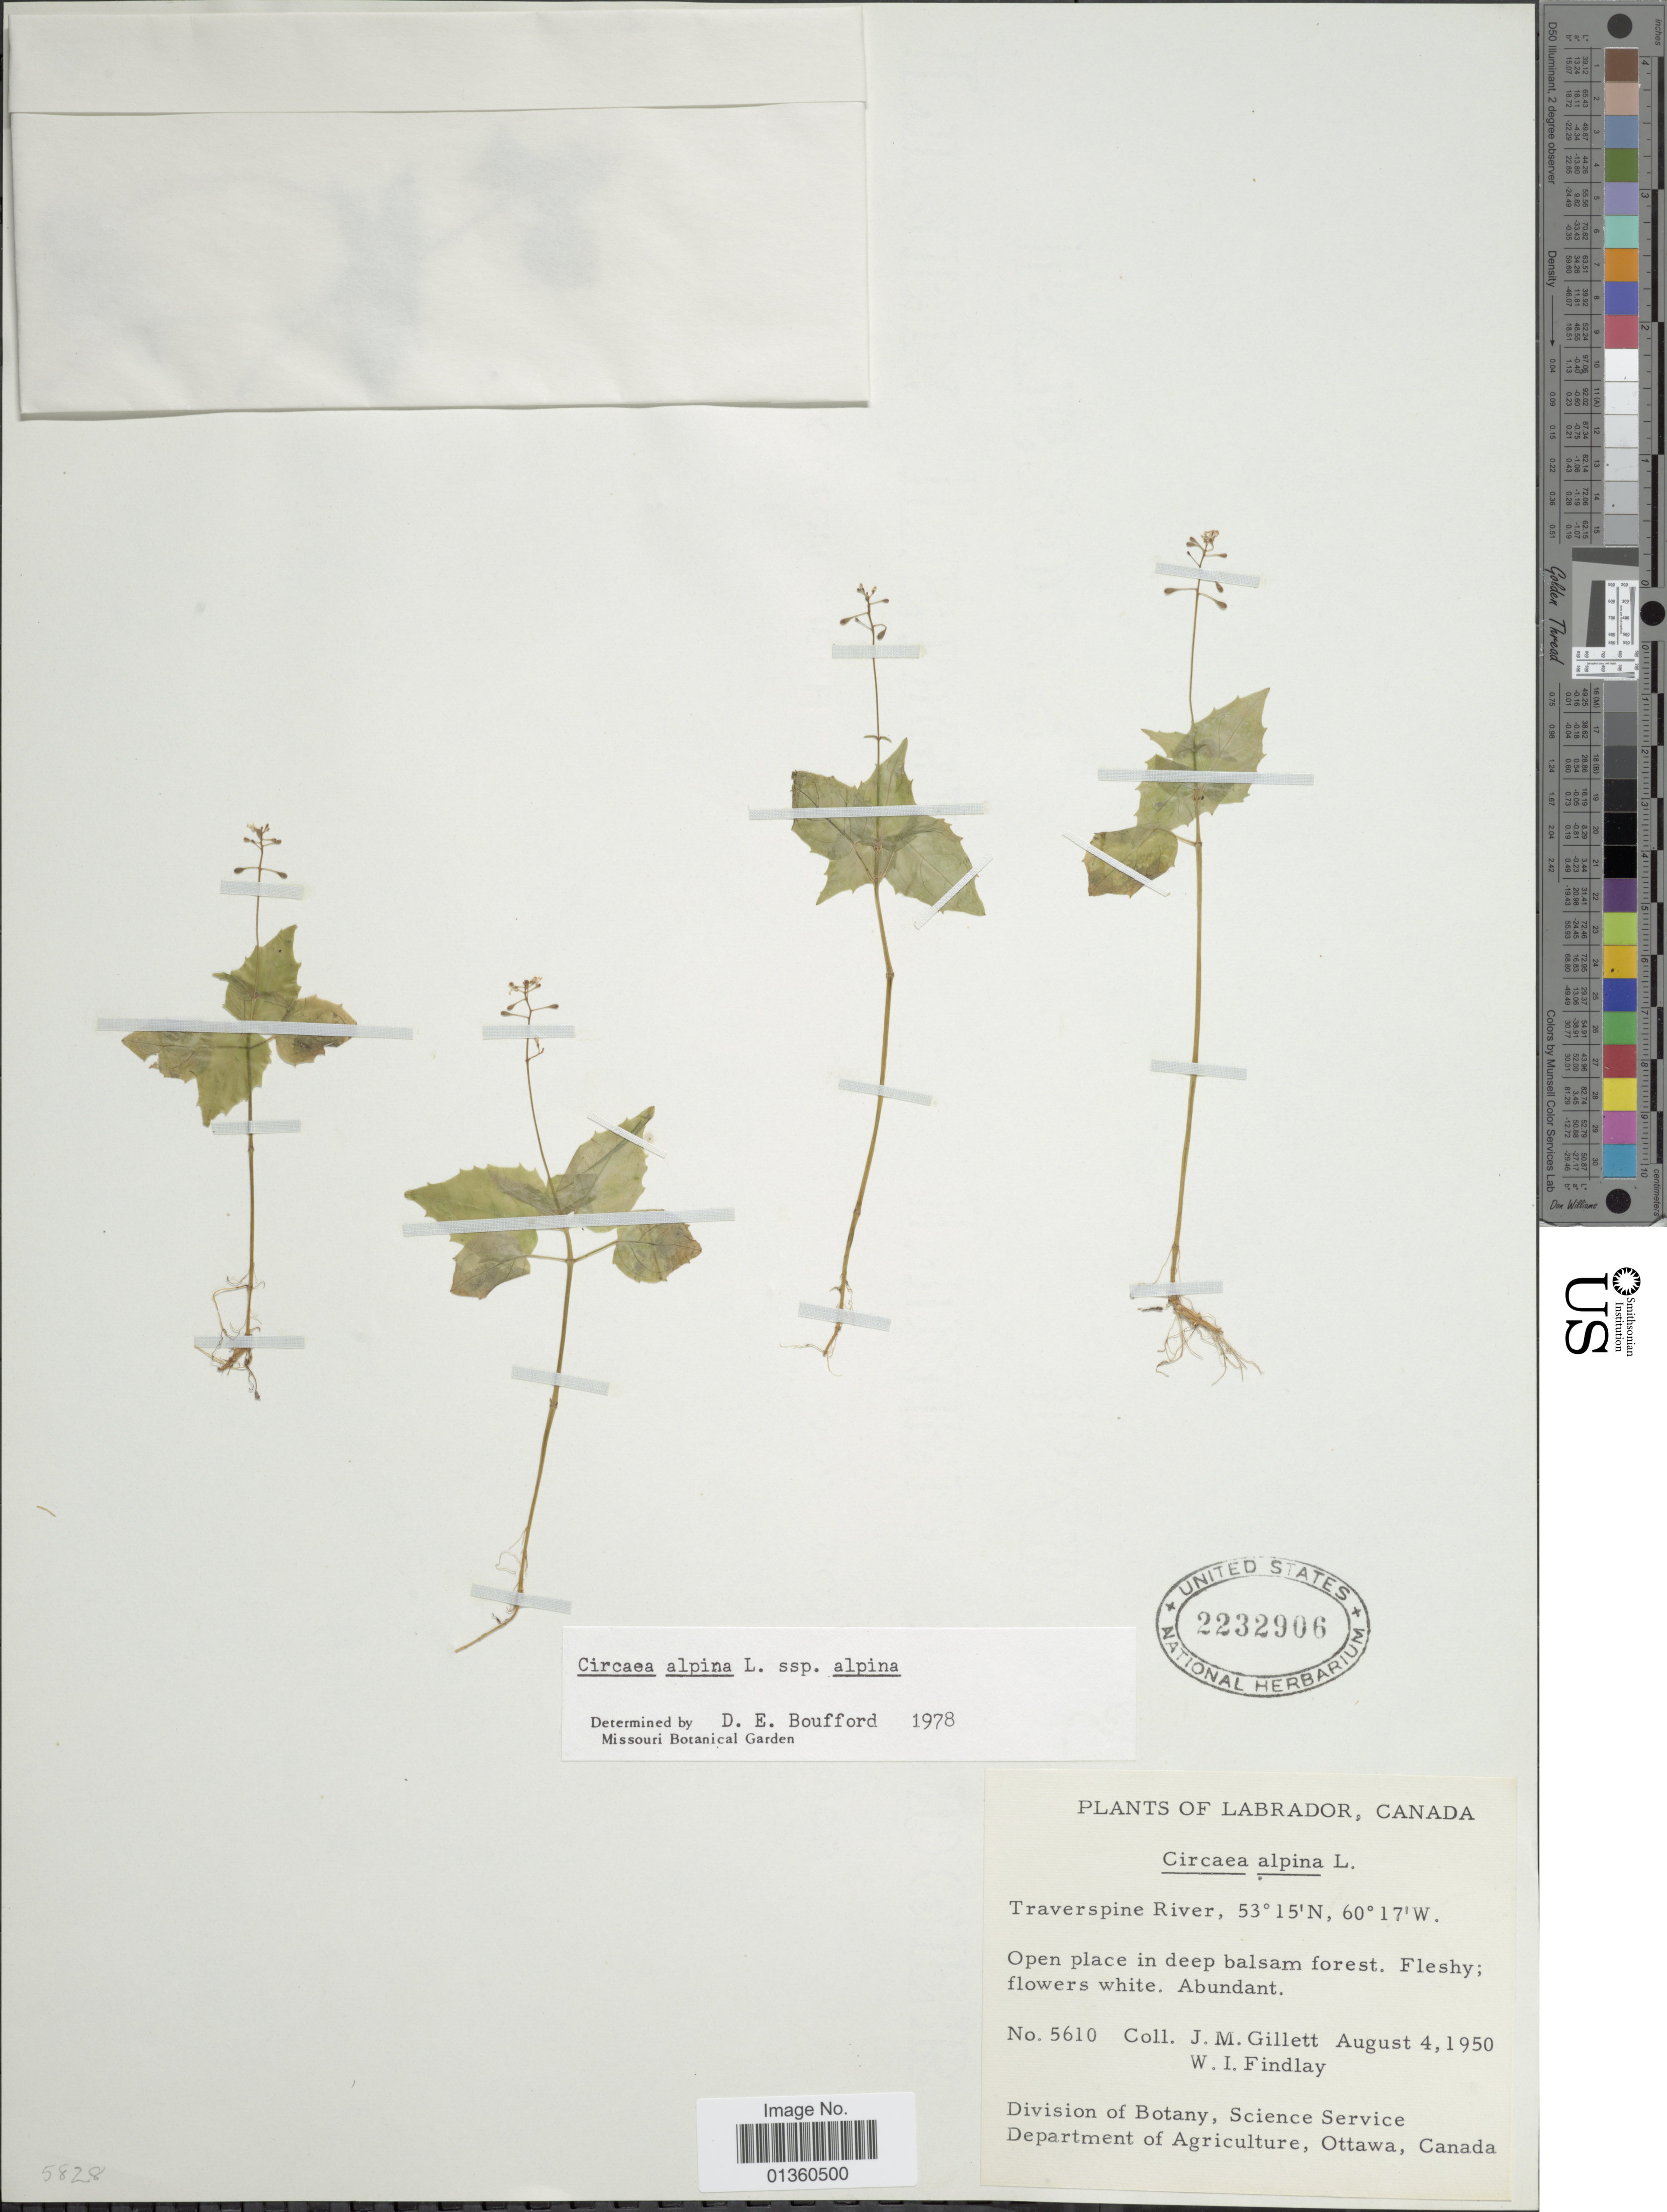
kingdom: Plantae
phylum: Tracheophyta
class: Magnoliopsida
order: Myrtales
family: Onagraceae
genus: Circaea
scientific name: Circaea alpina subsp. alpina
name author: L.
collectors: J. M. Gillett & W. Findlay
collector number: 5610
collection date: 1950-08-04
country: Canada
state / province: Newfoundland and Labrador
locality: Traverspine River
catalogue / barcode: US 2232906